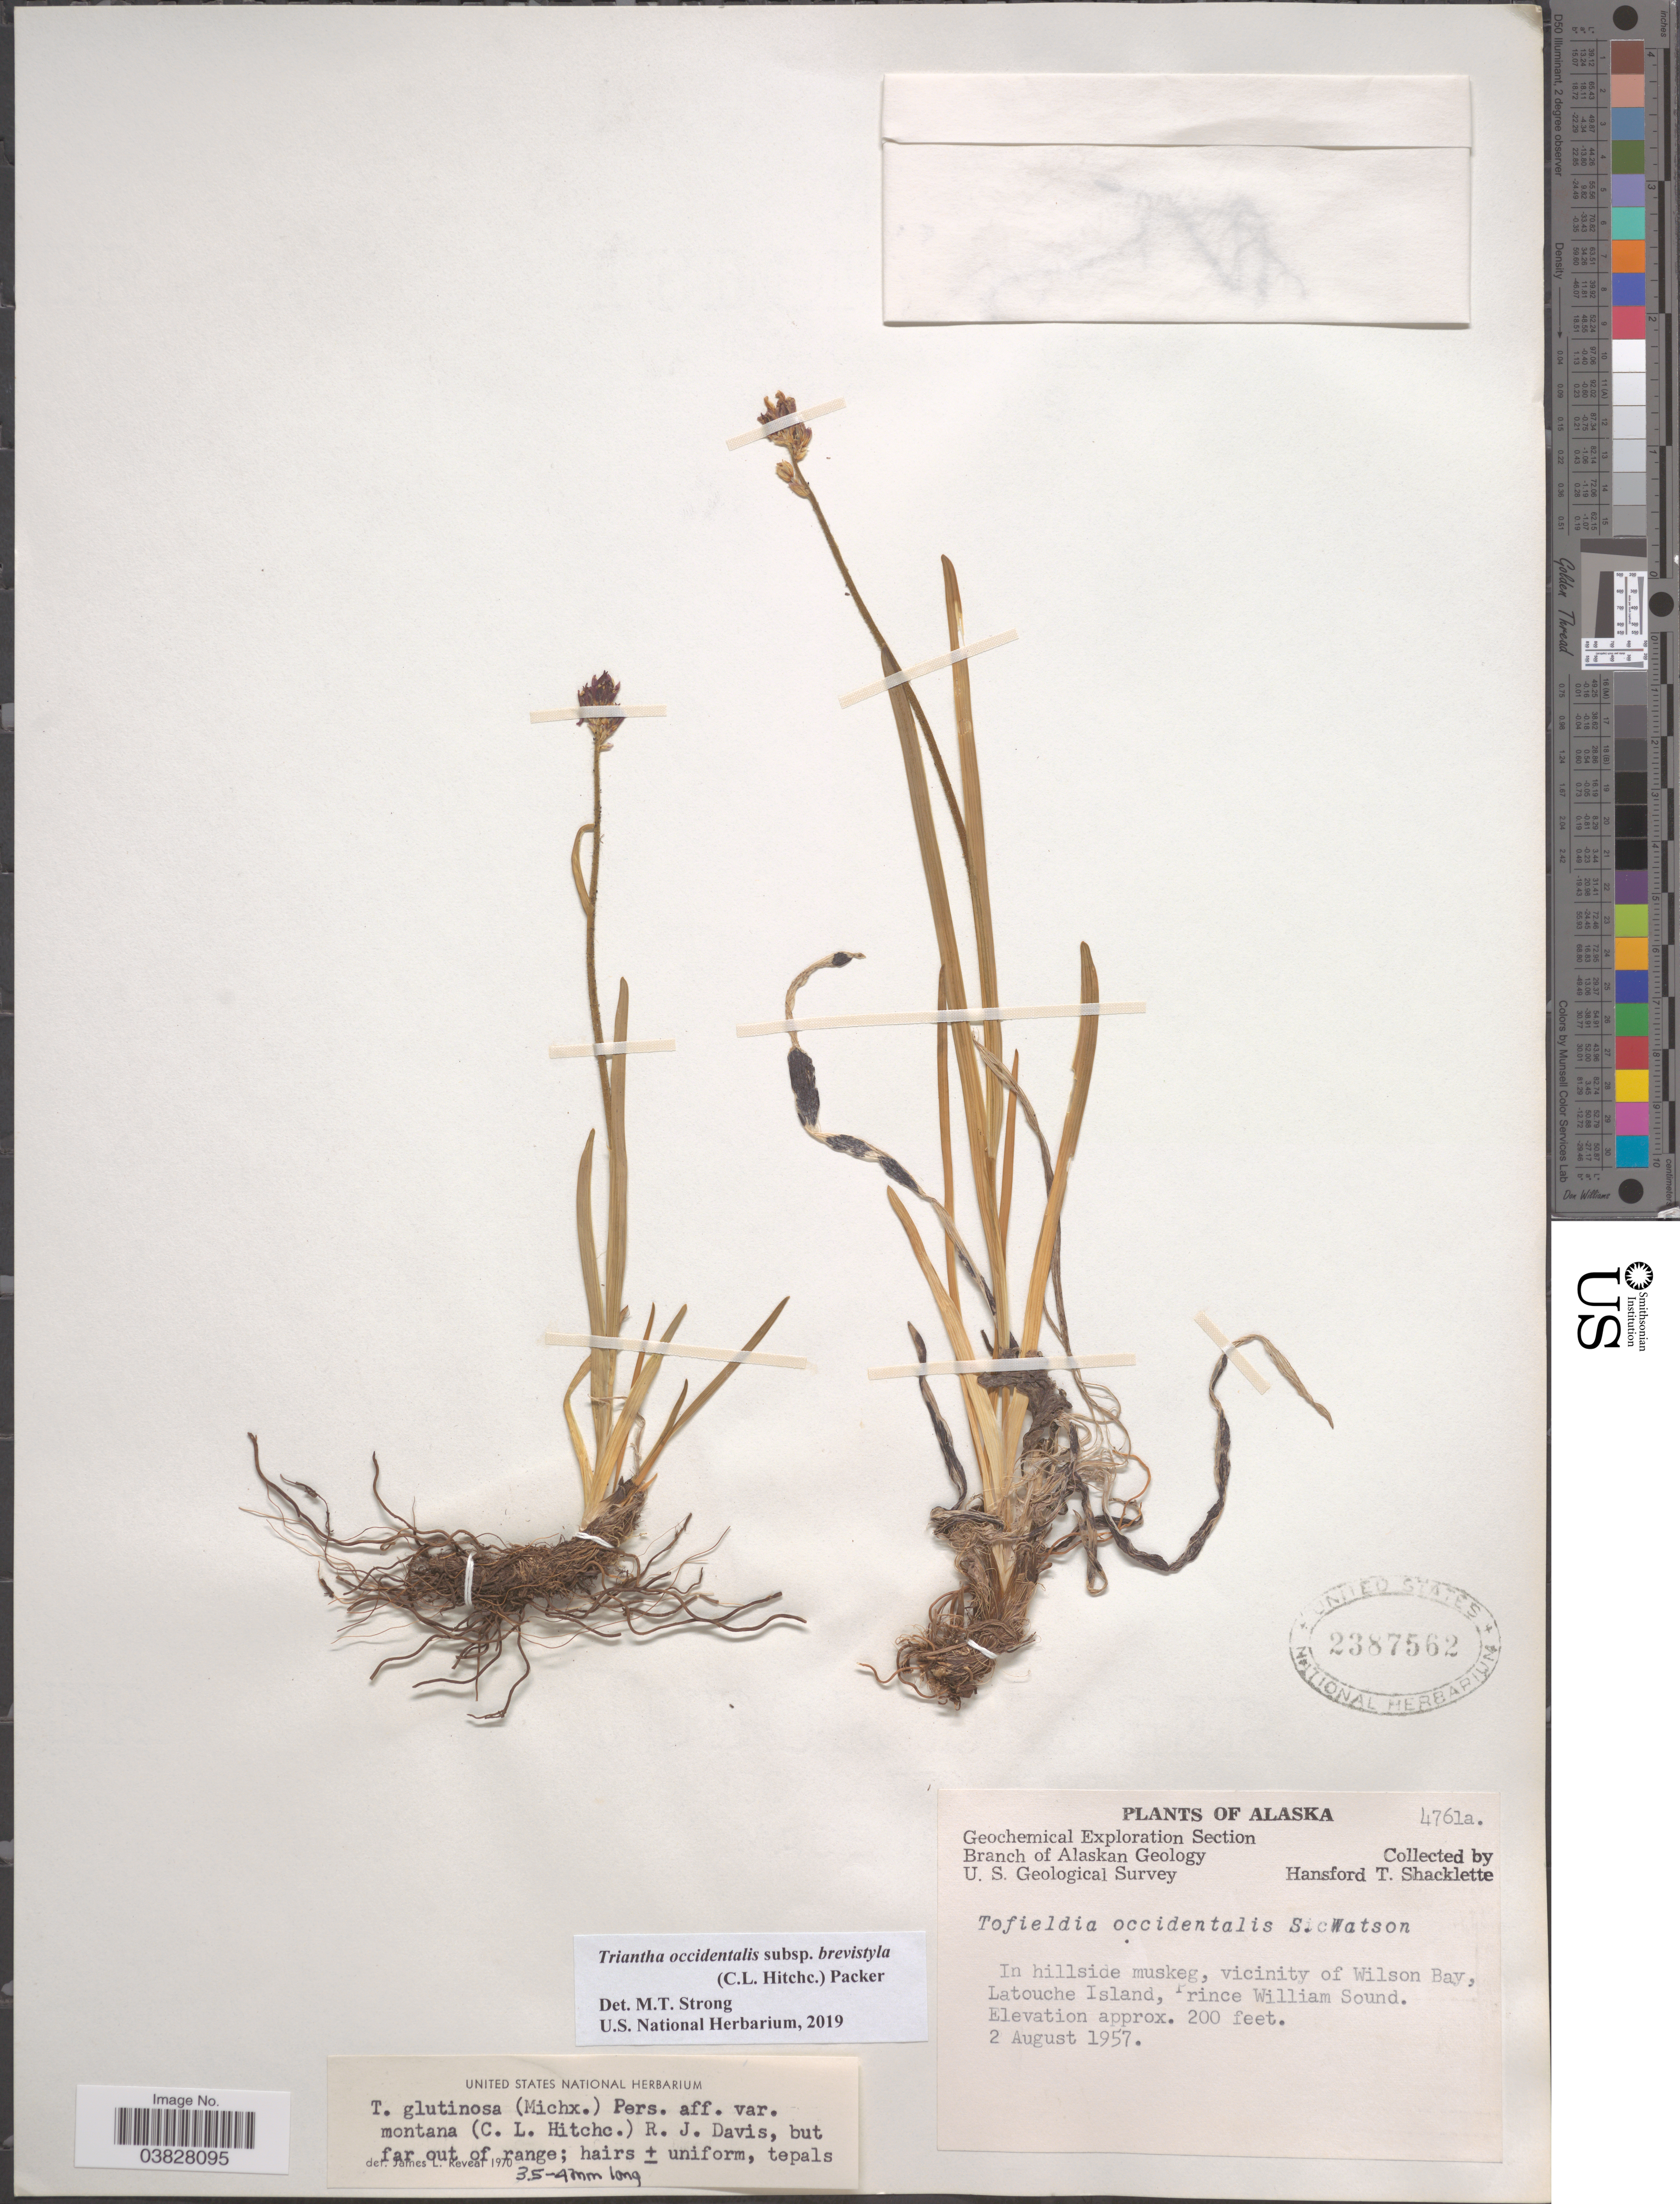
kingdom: Plantae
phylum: Tracheophyta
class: Liliopsida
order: Alismatales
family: Tofieldiaceae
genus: Triantha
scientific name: Triantha occidentalis subsp. brevistyla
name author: (C.L. Hitchc.) Packer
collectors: H. Shacklette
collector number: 4761a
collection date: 1957-08-02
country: United States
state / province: Alaska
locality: Vicinity of Wilson Bay, Latouche Island, Prince William Sound.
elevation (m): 61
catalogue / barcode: US 2387562